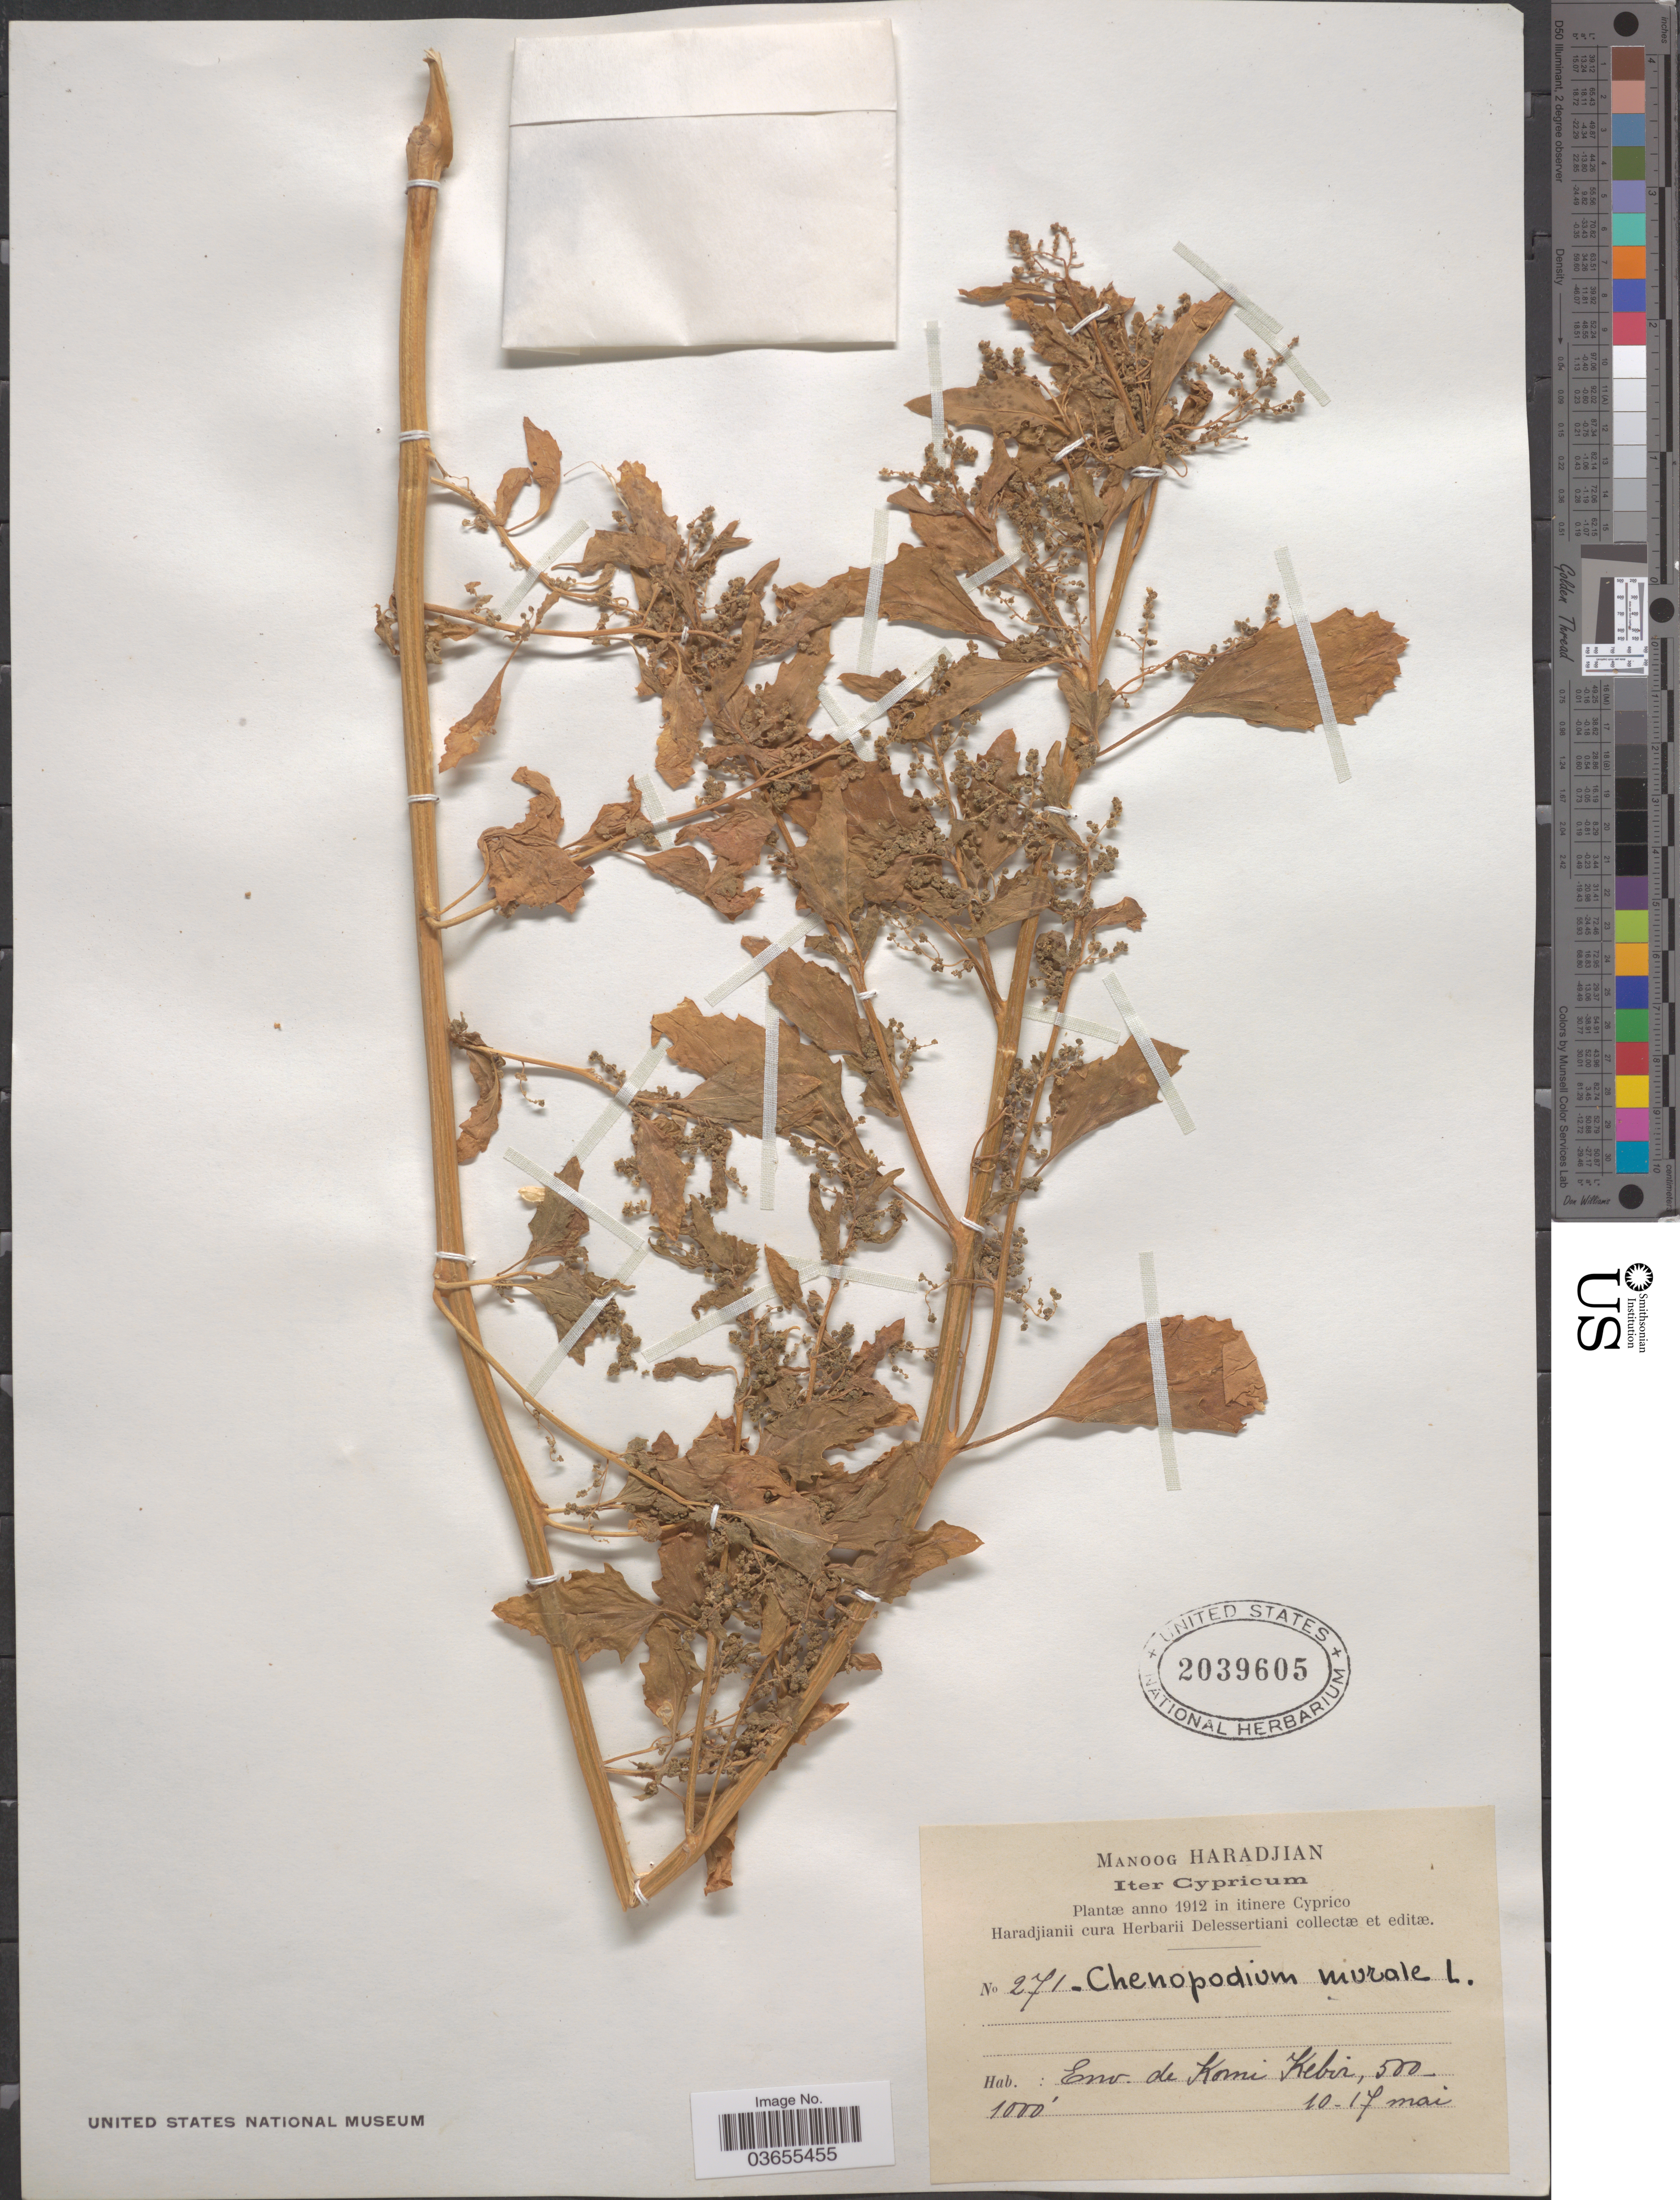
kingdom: Plantae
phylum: Tracheophyta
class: Magnoliopsida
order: Caryophyllales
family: Amaranthaceae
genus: Chenopodium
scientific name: Chenopodium murale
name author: L.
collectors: M. Haradjian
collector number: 271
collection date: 1912-05-10/1912-05-17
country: Cyprus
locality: Itinere Cyprico. Env. de Komi Kebir.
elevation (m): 152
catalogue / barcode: US 2039605